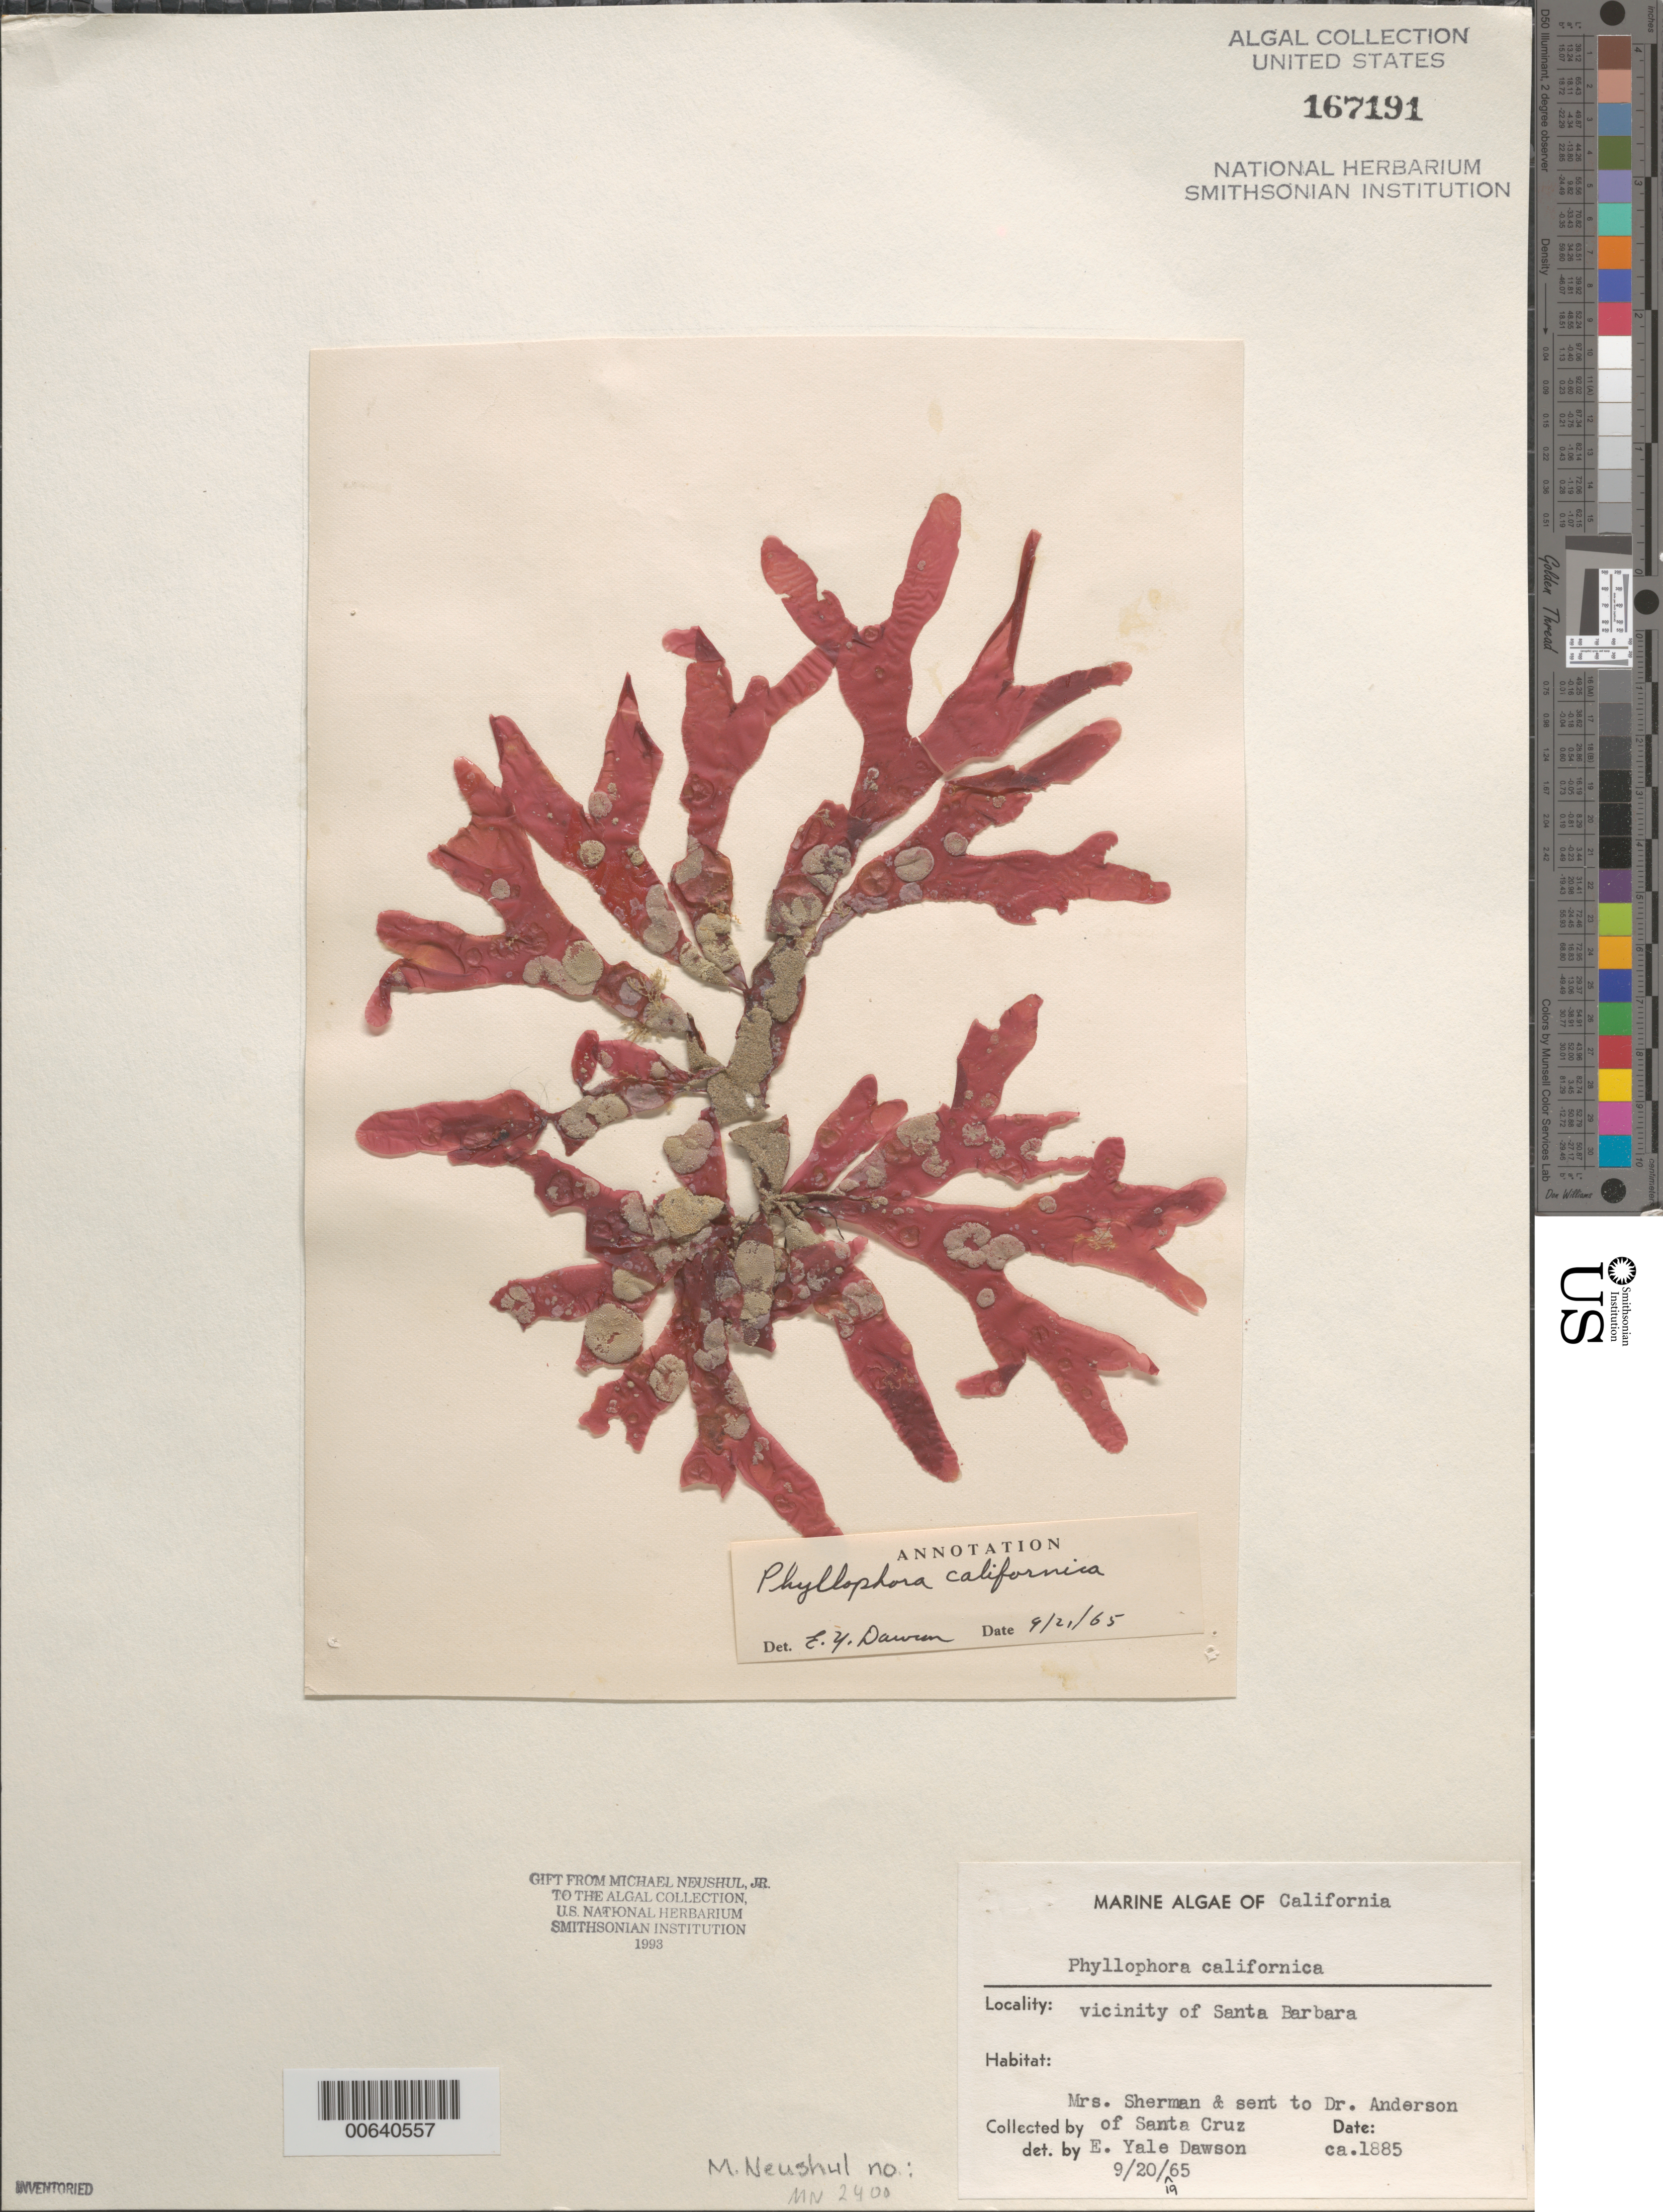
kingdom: Plantae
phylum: Rhodophyta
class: Florideophyceae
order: Gigartinales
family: Phyllophoraceae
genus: Ozophora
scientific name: Ozophora clevelandii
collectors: M. Sherman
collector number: Neushul 2400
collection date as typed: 1885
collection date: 1885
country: United States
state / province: California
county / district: Santa Barbara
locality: Santa Barbara area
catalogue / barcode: US 167191